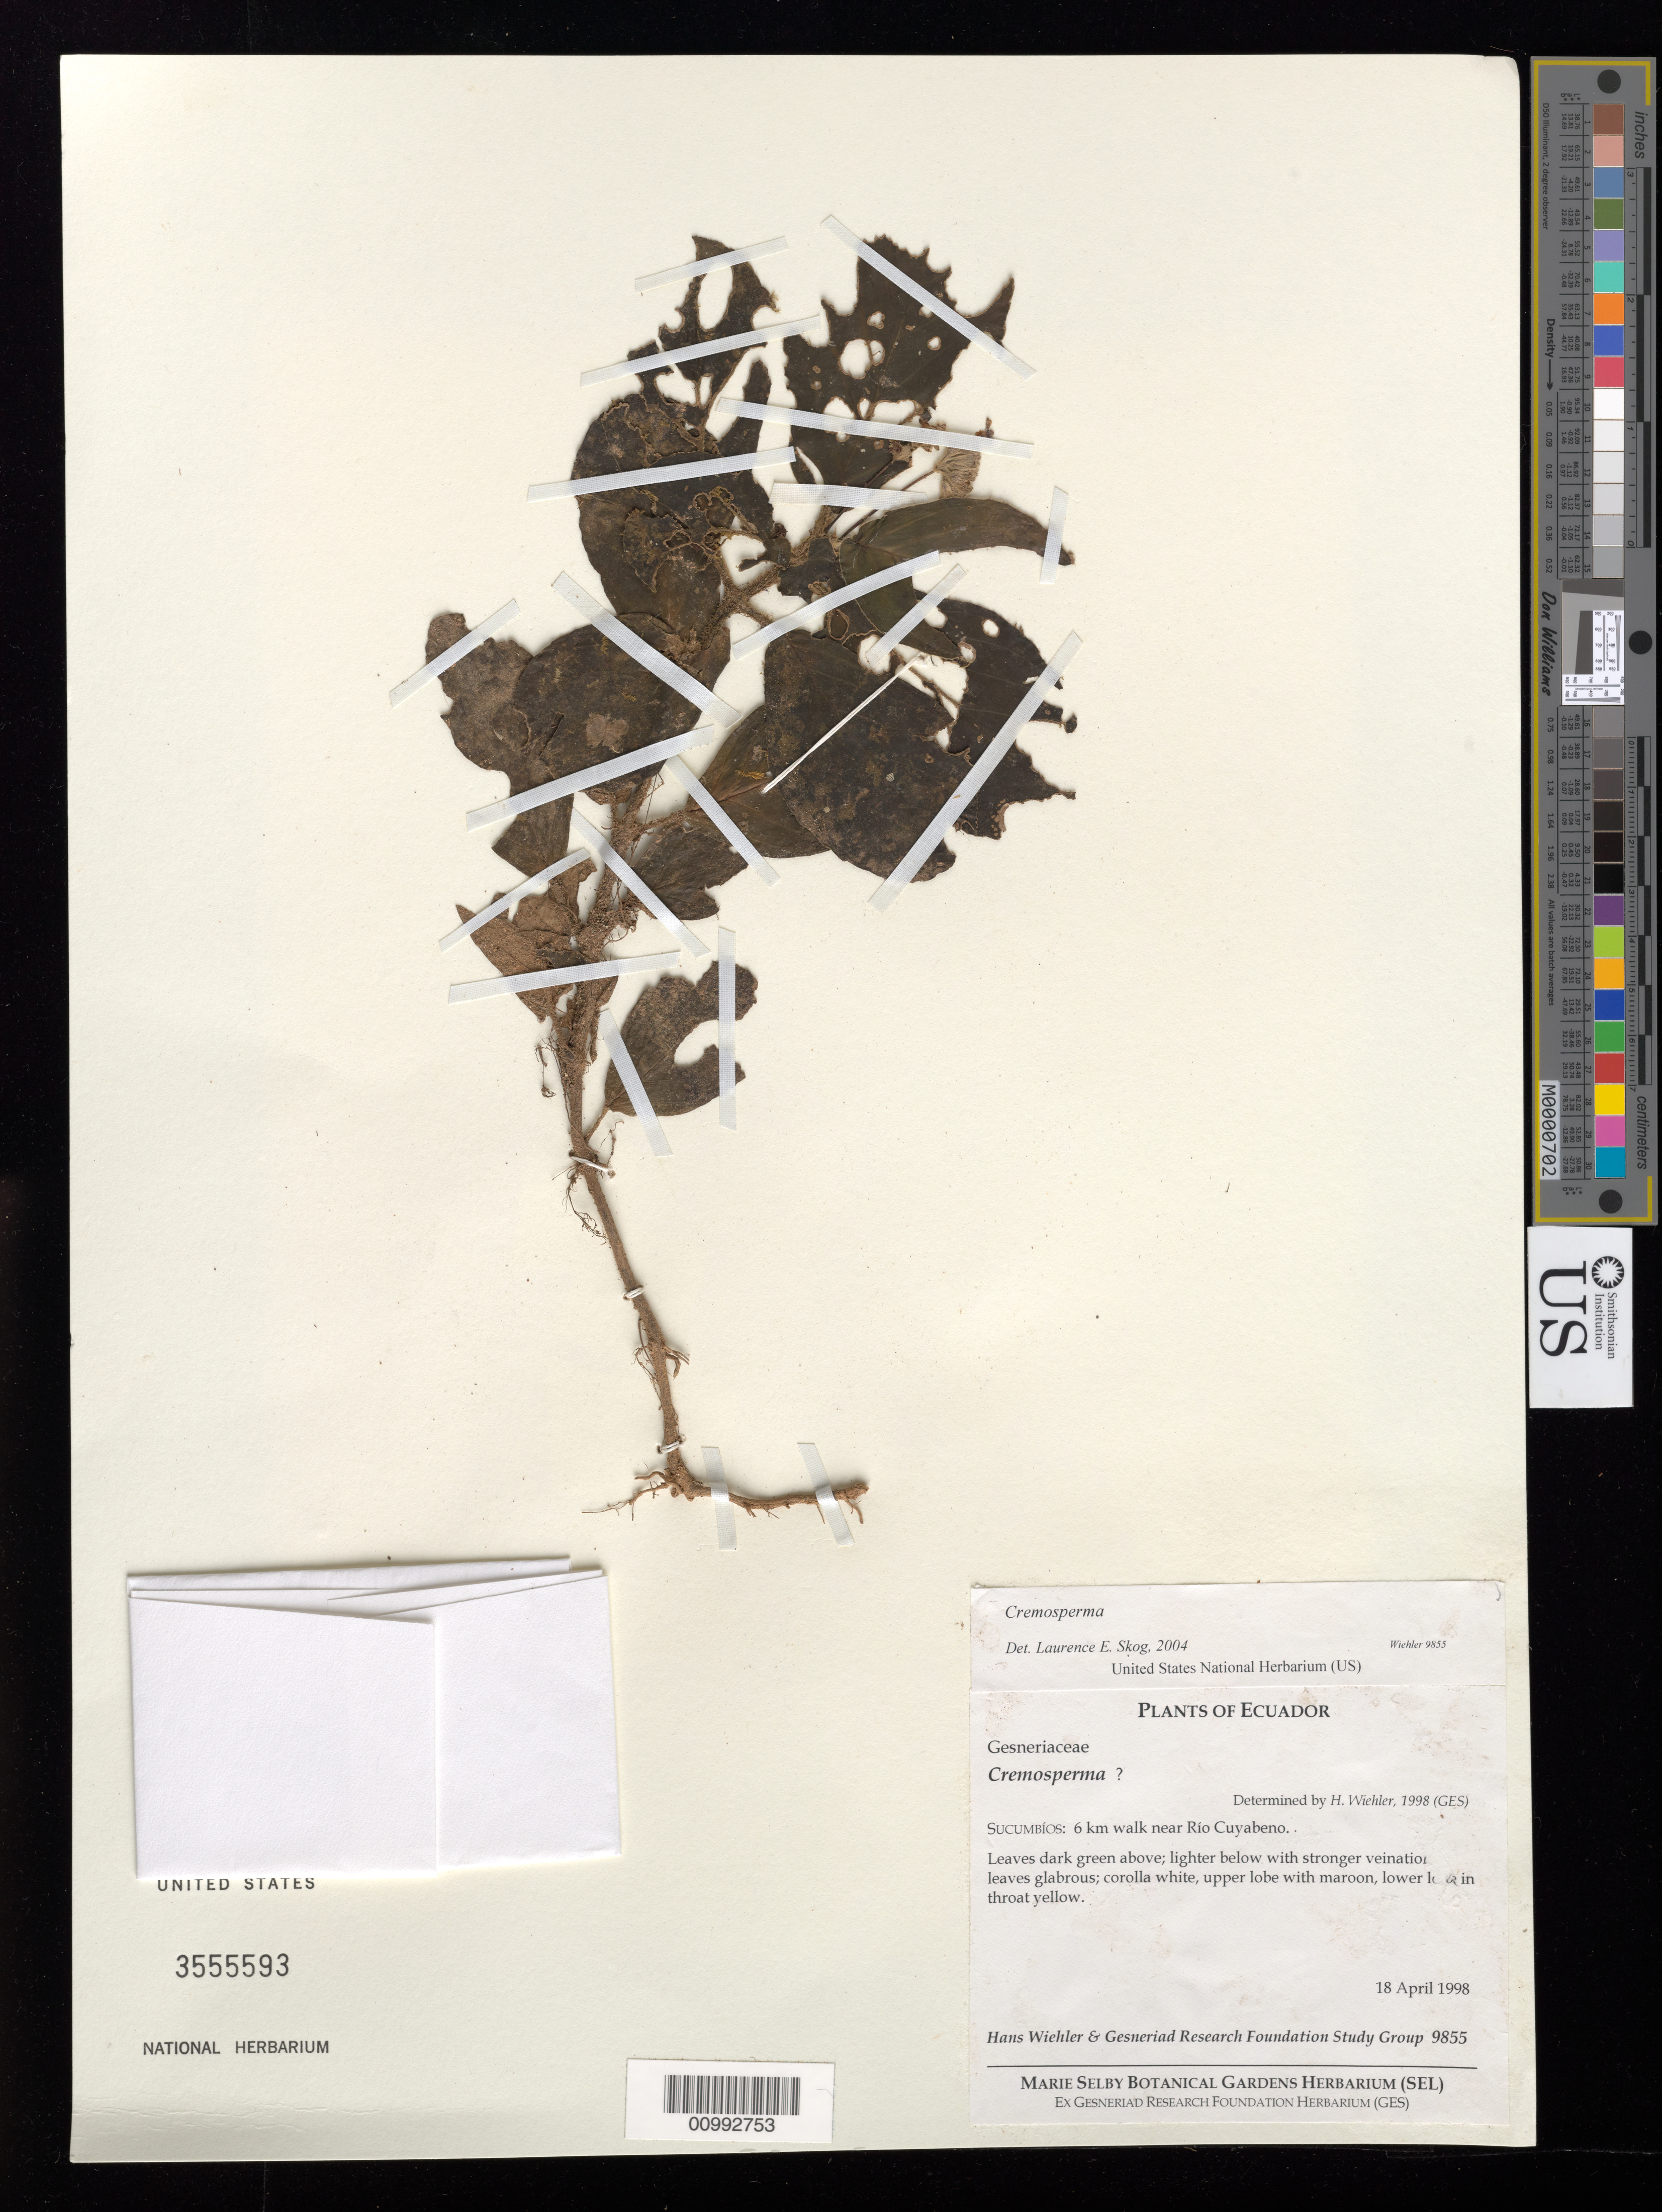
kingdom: Plantae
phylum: Tracheophyta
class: Magnoliopsida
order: Lamiales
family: Gesneriaceae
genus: Cremosperma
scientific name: Cremosperma sp.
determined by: Skog, Laurence E.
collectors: H. J. Wiehler & GRF Study Group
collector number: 9855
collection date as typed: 18 Apr 1998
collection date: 1998-04-18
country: Ecuador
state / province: Sucumbíos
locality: Sucumbíos: 6 km walk near Rio Cuyabeno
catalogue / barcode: US 3555593